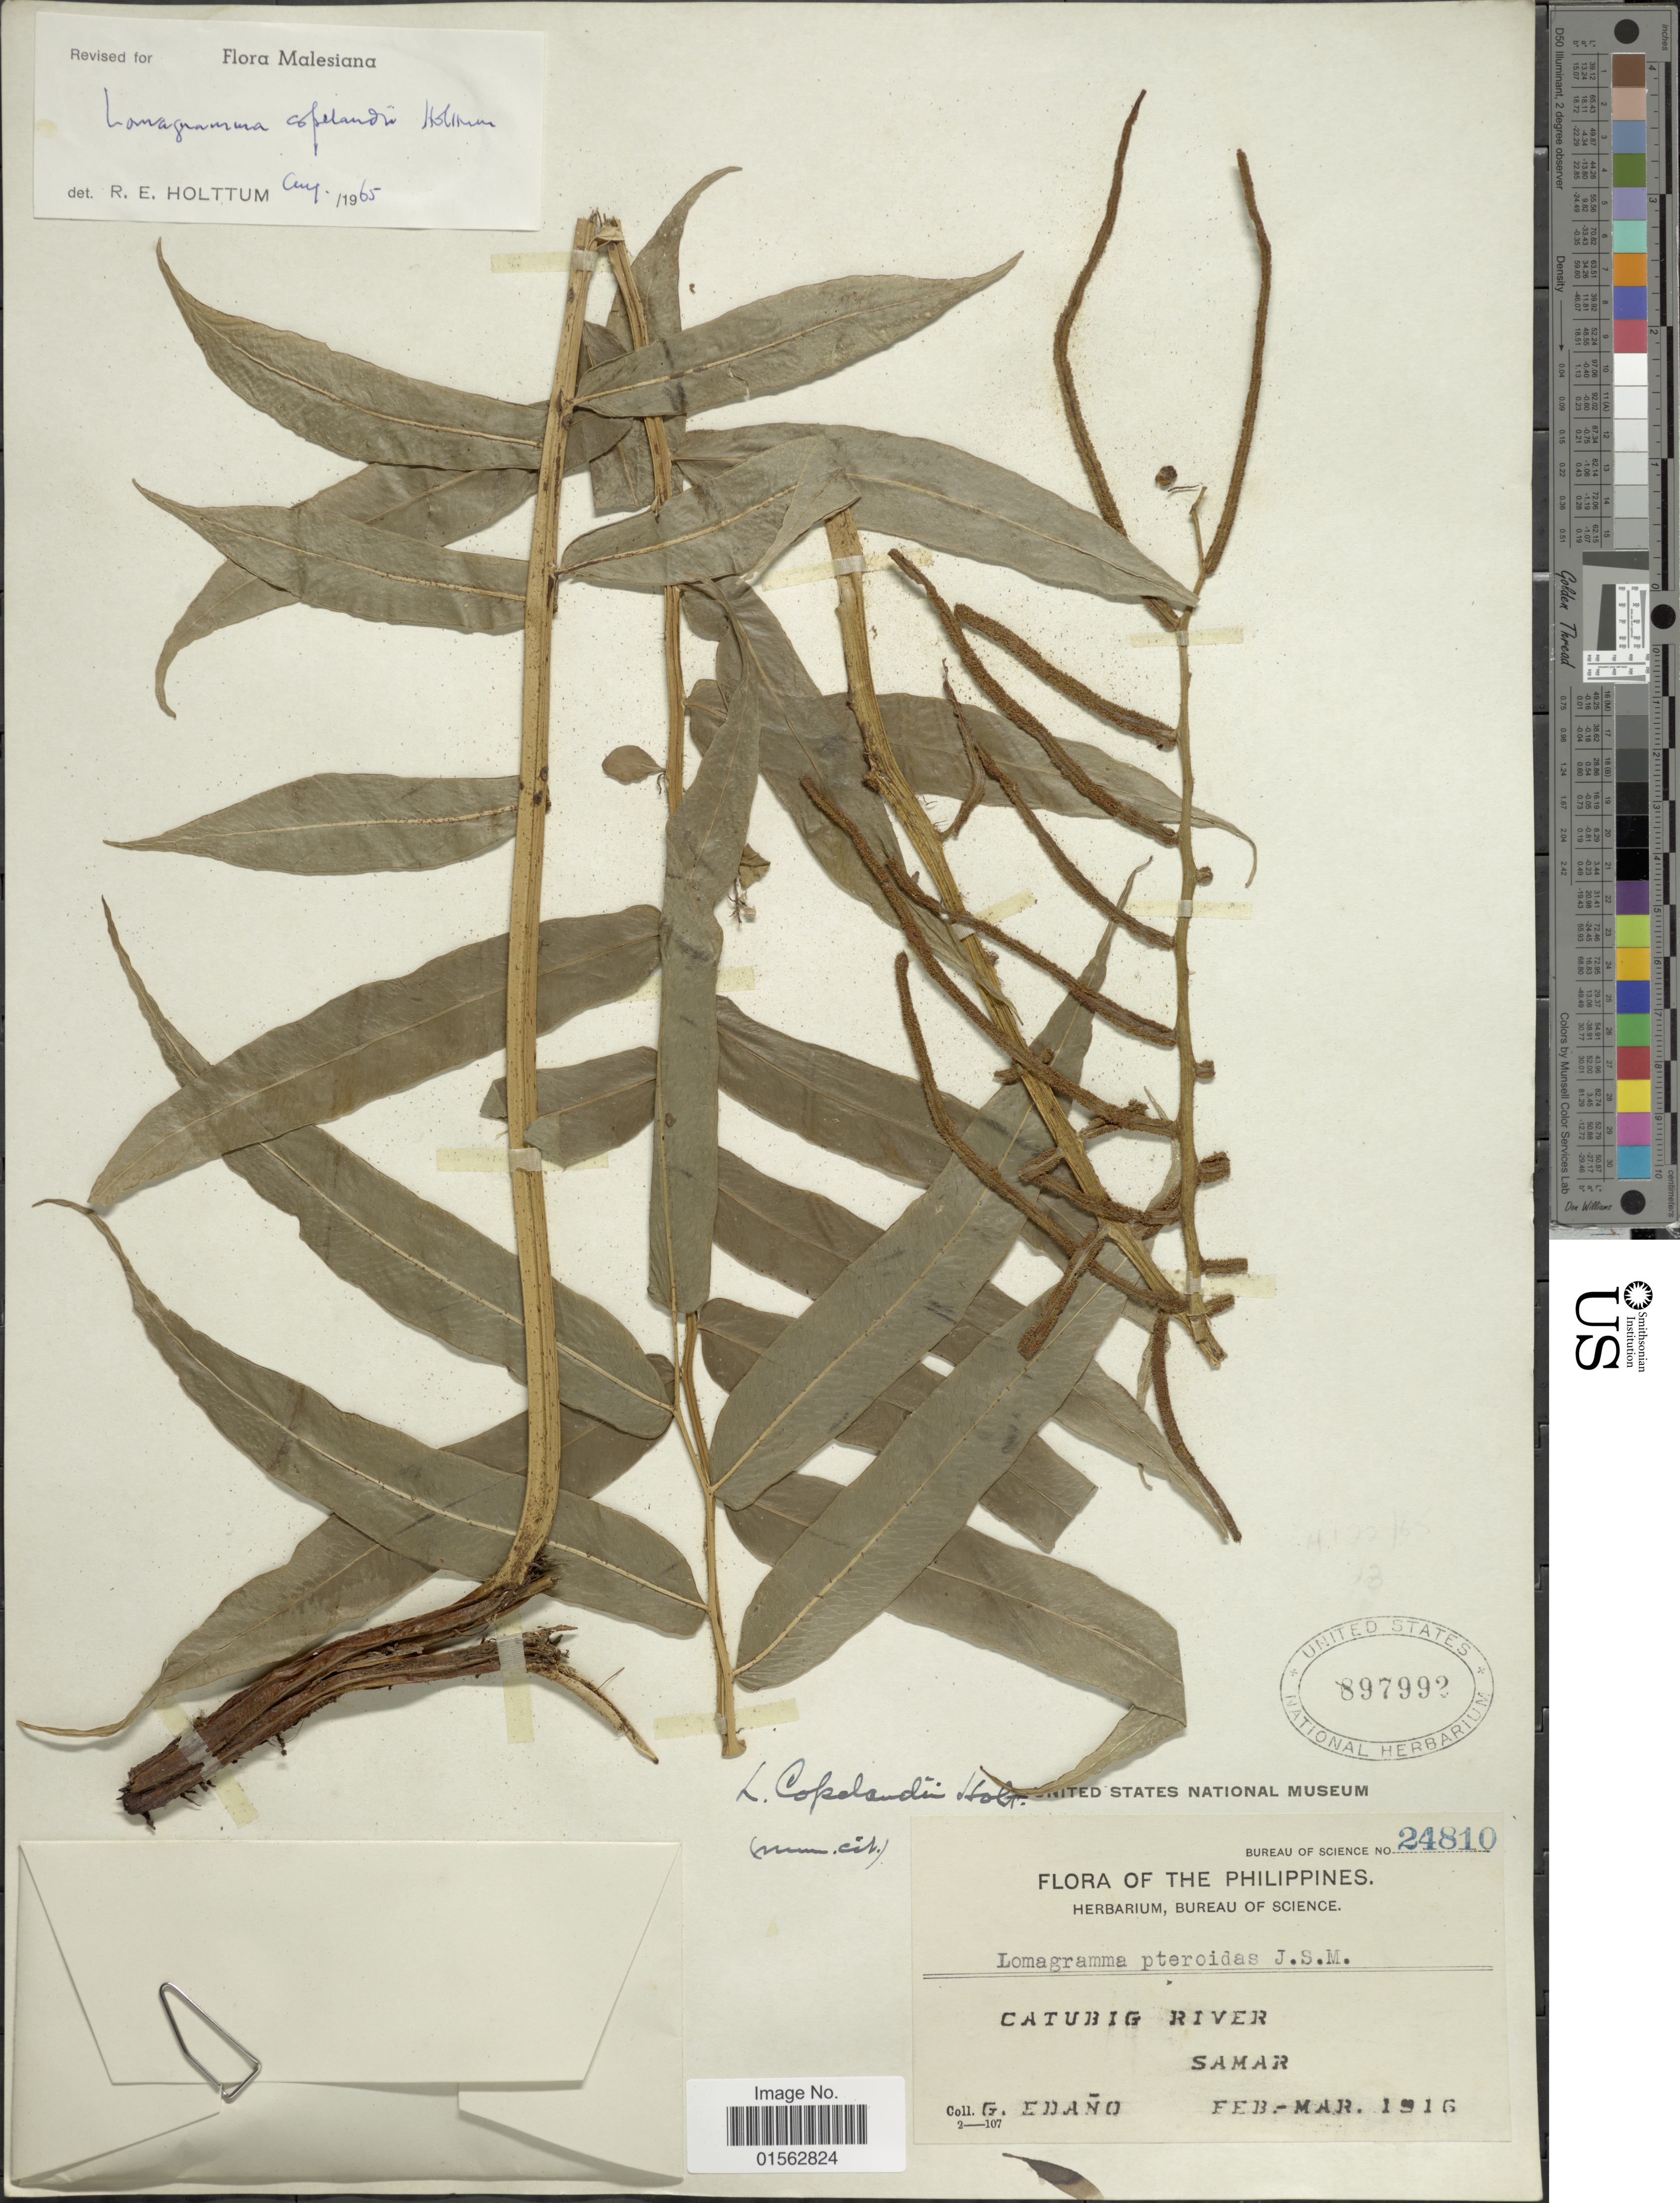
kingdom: Plantae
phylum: Tracheophyta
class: Polypodiopsida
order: Polypodiales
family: Dryopteridaceae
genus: Lomagramma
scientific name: Lomagramma copelandii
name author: Holttum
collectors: G. Edaño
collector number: Bureau of Science 24810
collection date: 1916-02/1916-03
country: Philippines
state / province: Eastern Visayas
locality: Philippines, Catubig River, Samar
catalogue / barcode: US 897992